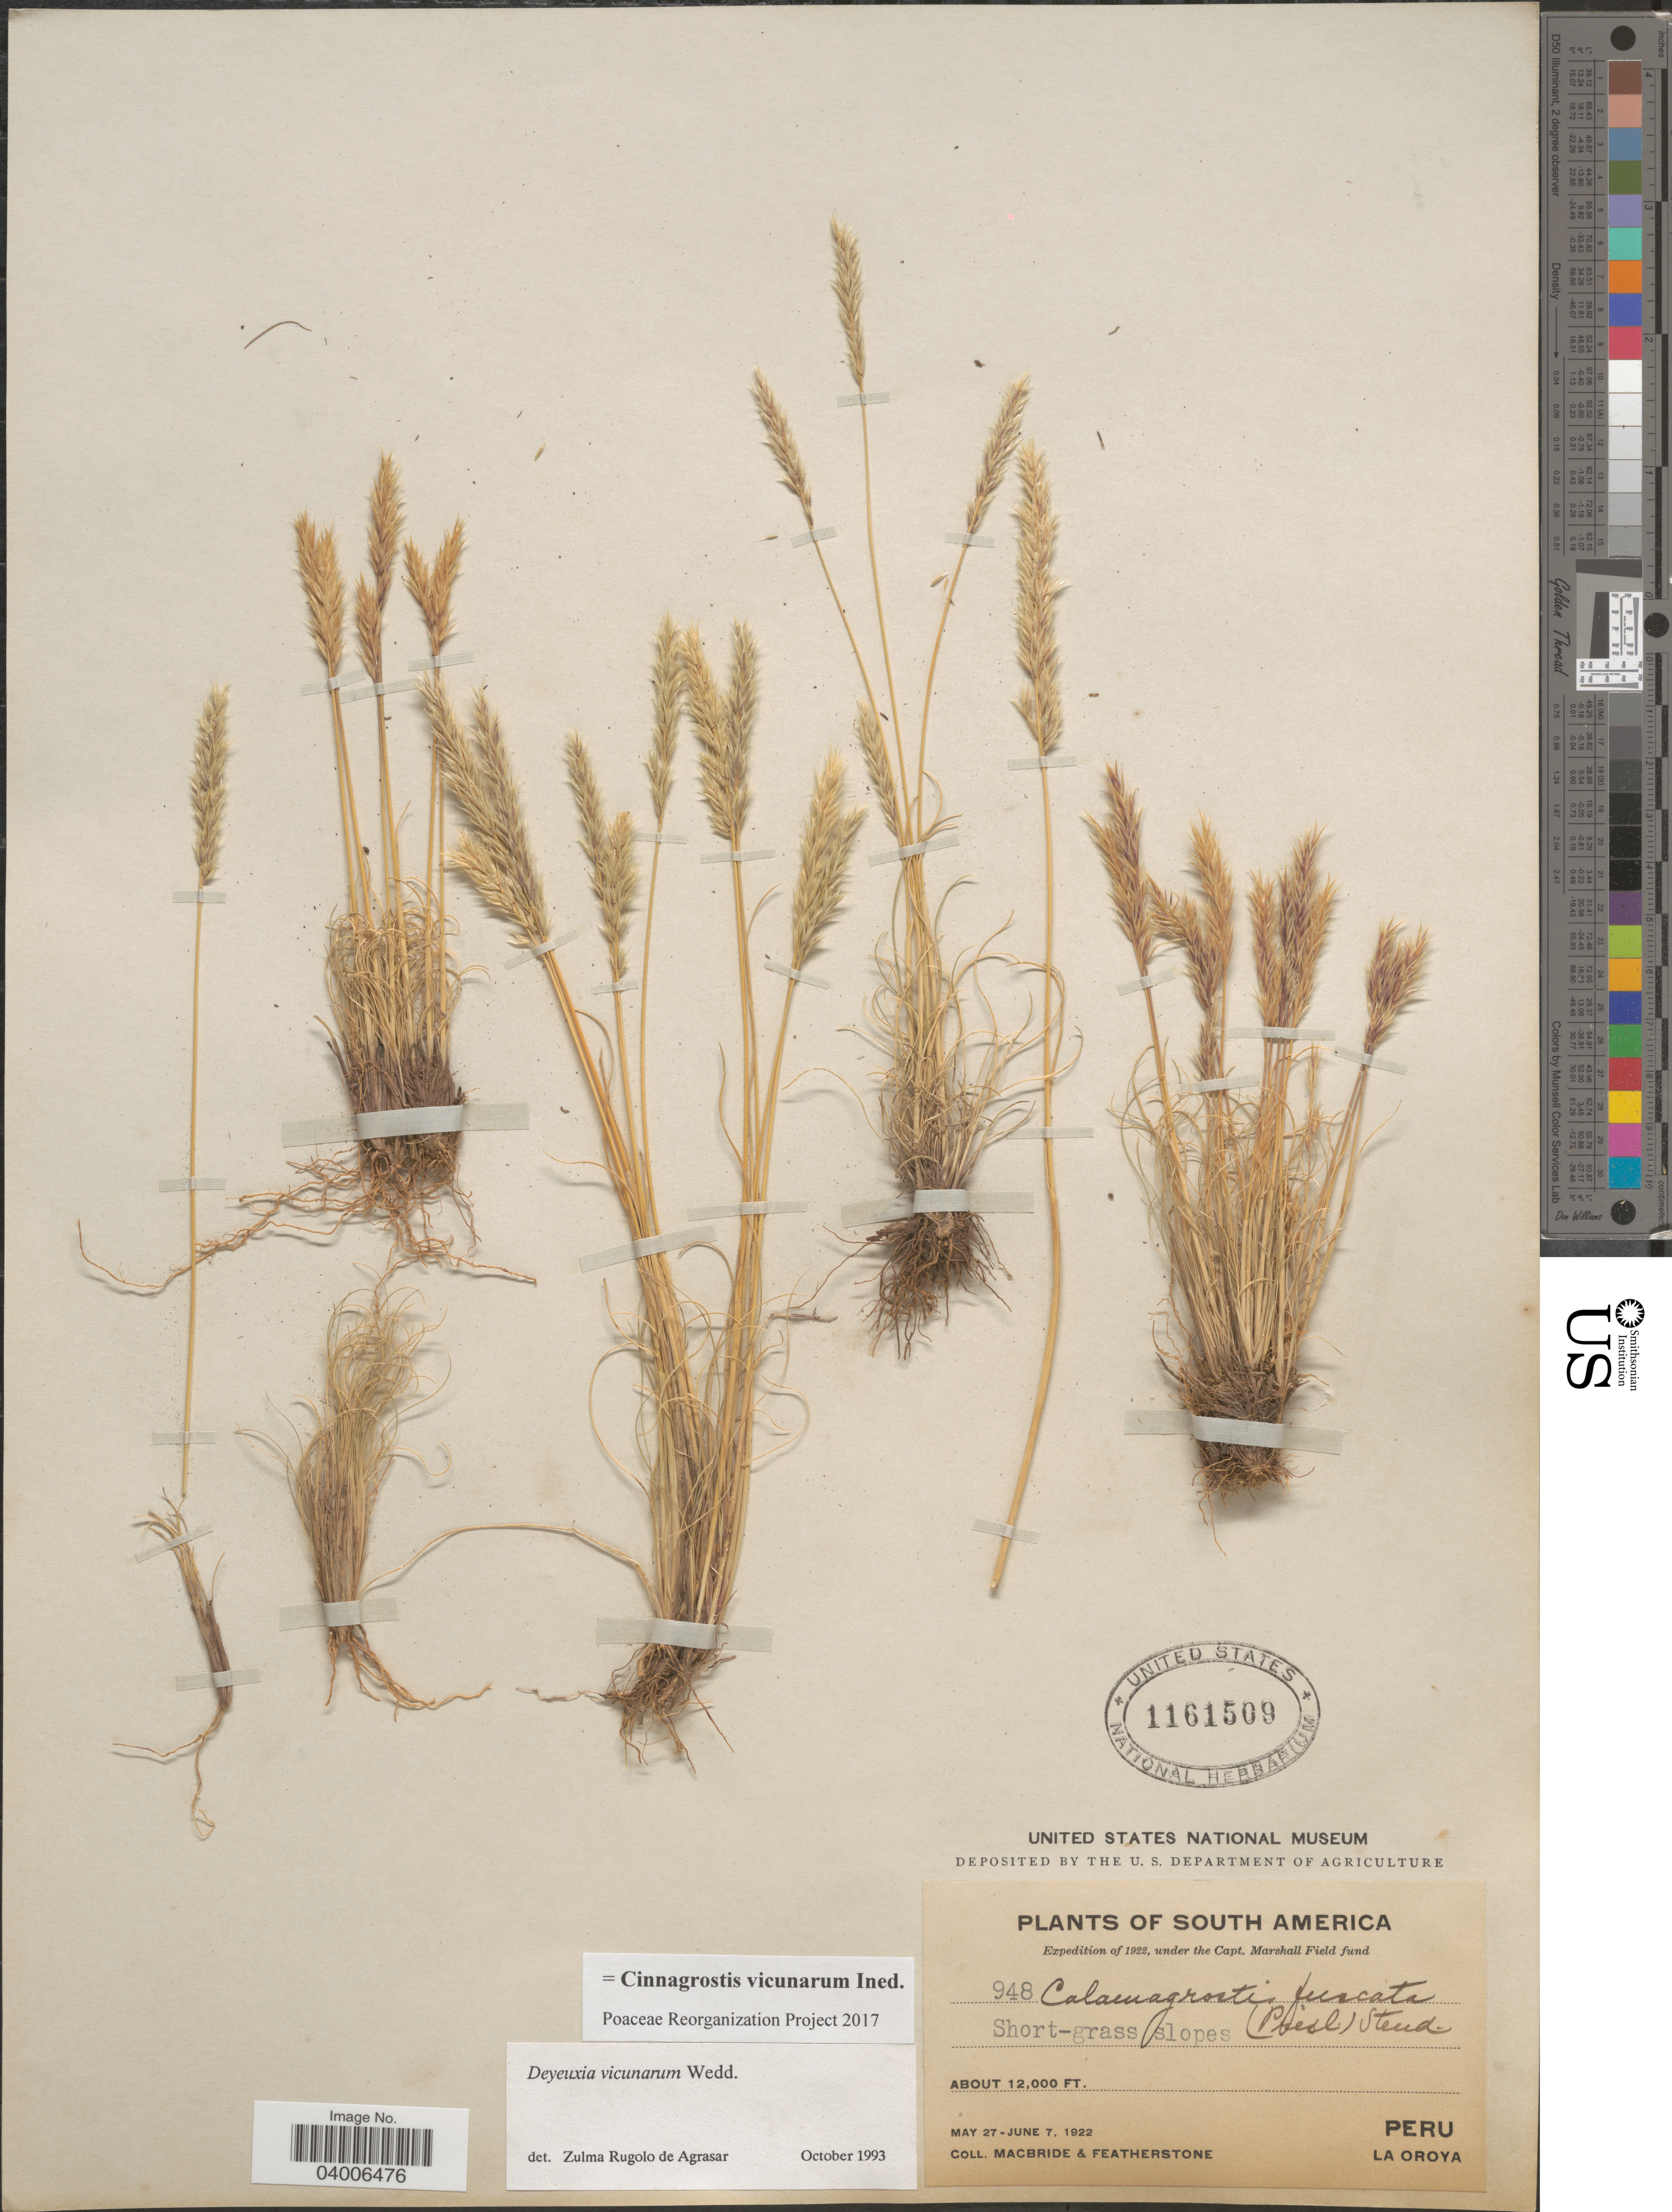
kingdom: Plantae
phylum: Tracheophyta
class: Liliopsida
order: Poales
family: Poaceae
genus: Cinnagrostis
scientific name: Cinnagrostis vicunarum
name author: (Wedd.) P.M. Peterson et al.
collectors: Macbride, -- & -. Featherstone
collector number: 948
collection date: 1922-05-27/1922-06-07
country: Peru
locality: Short-grass slopes. La Oroya.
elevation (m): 3658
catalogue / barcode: US 1161509